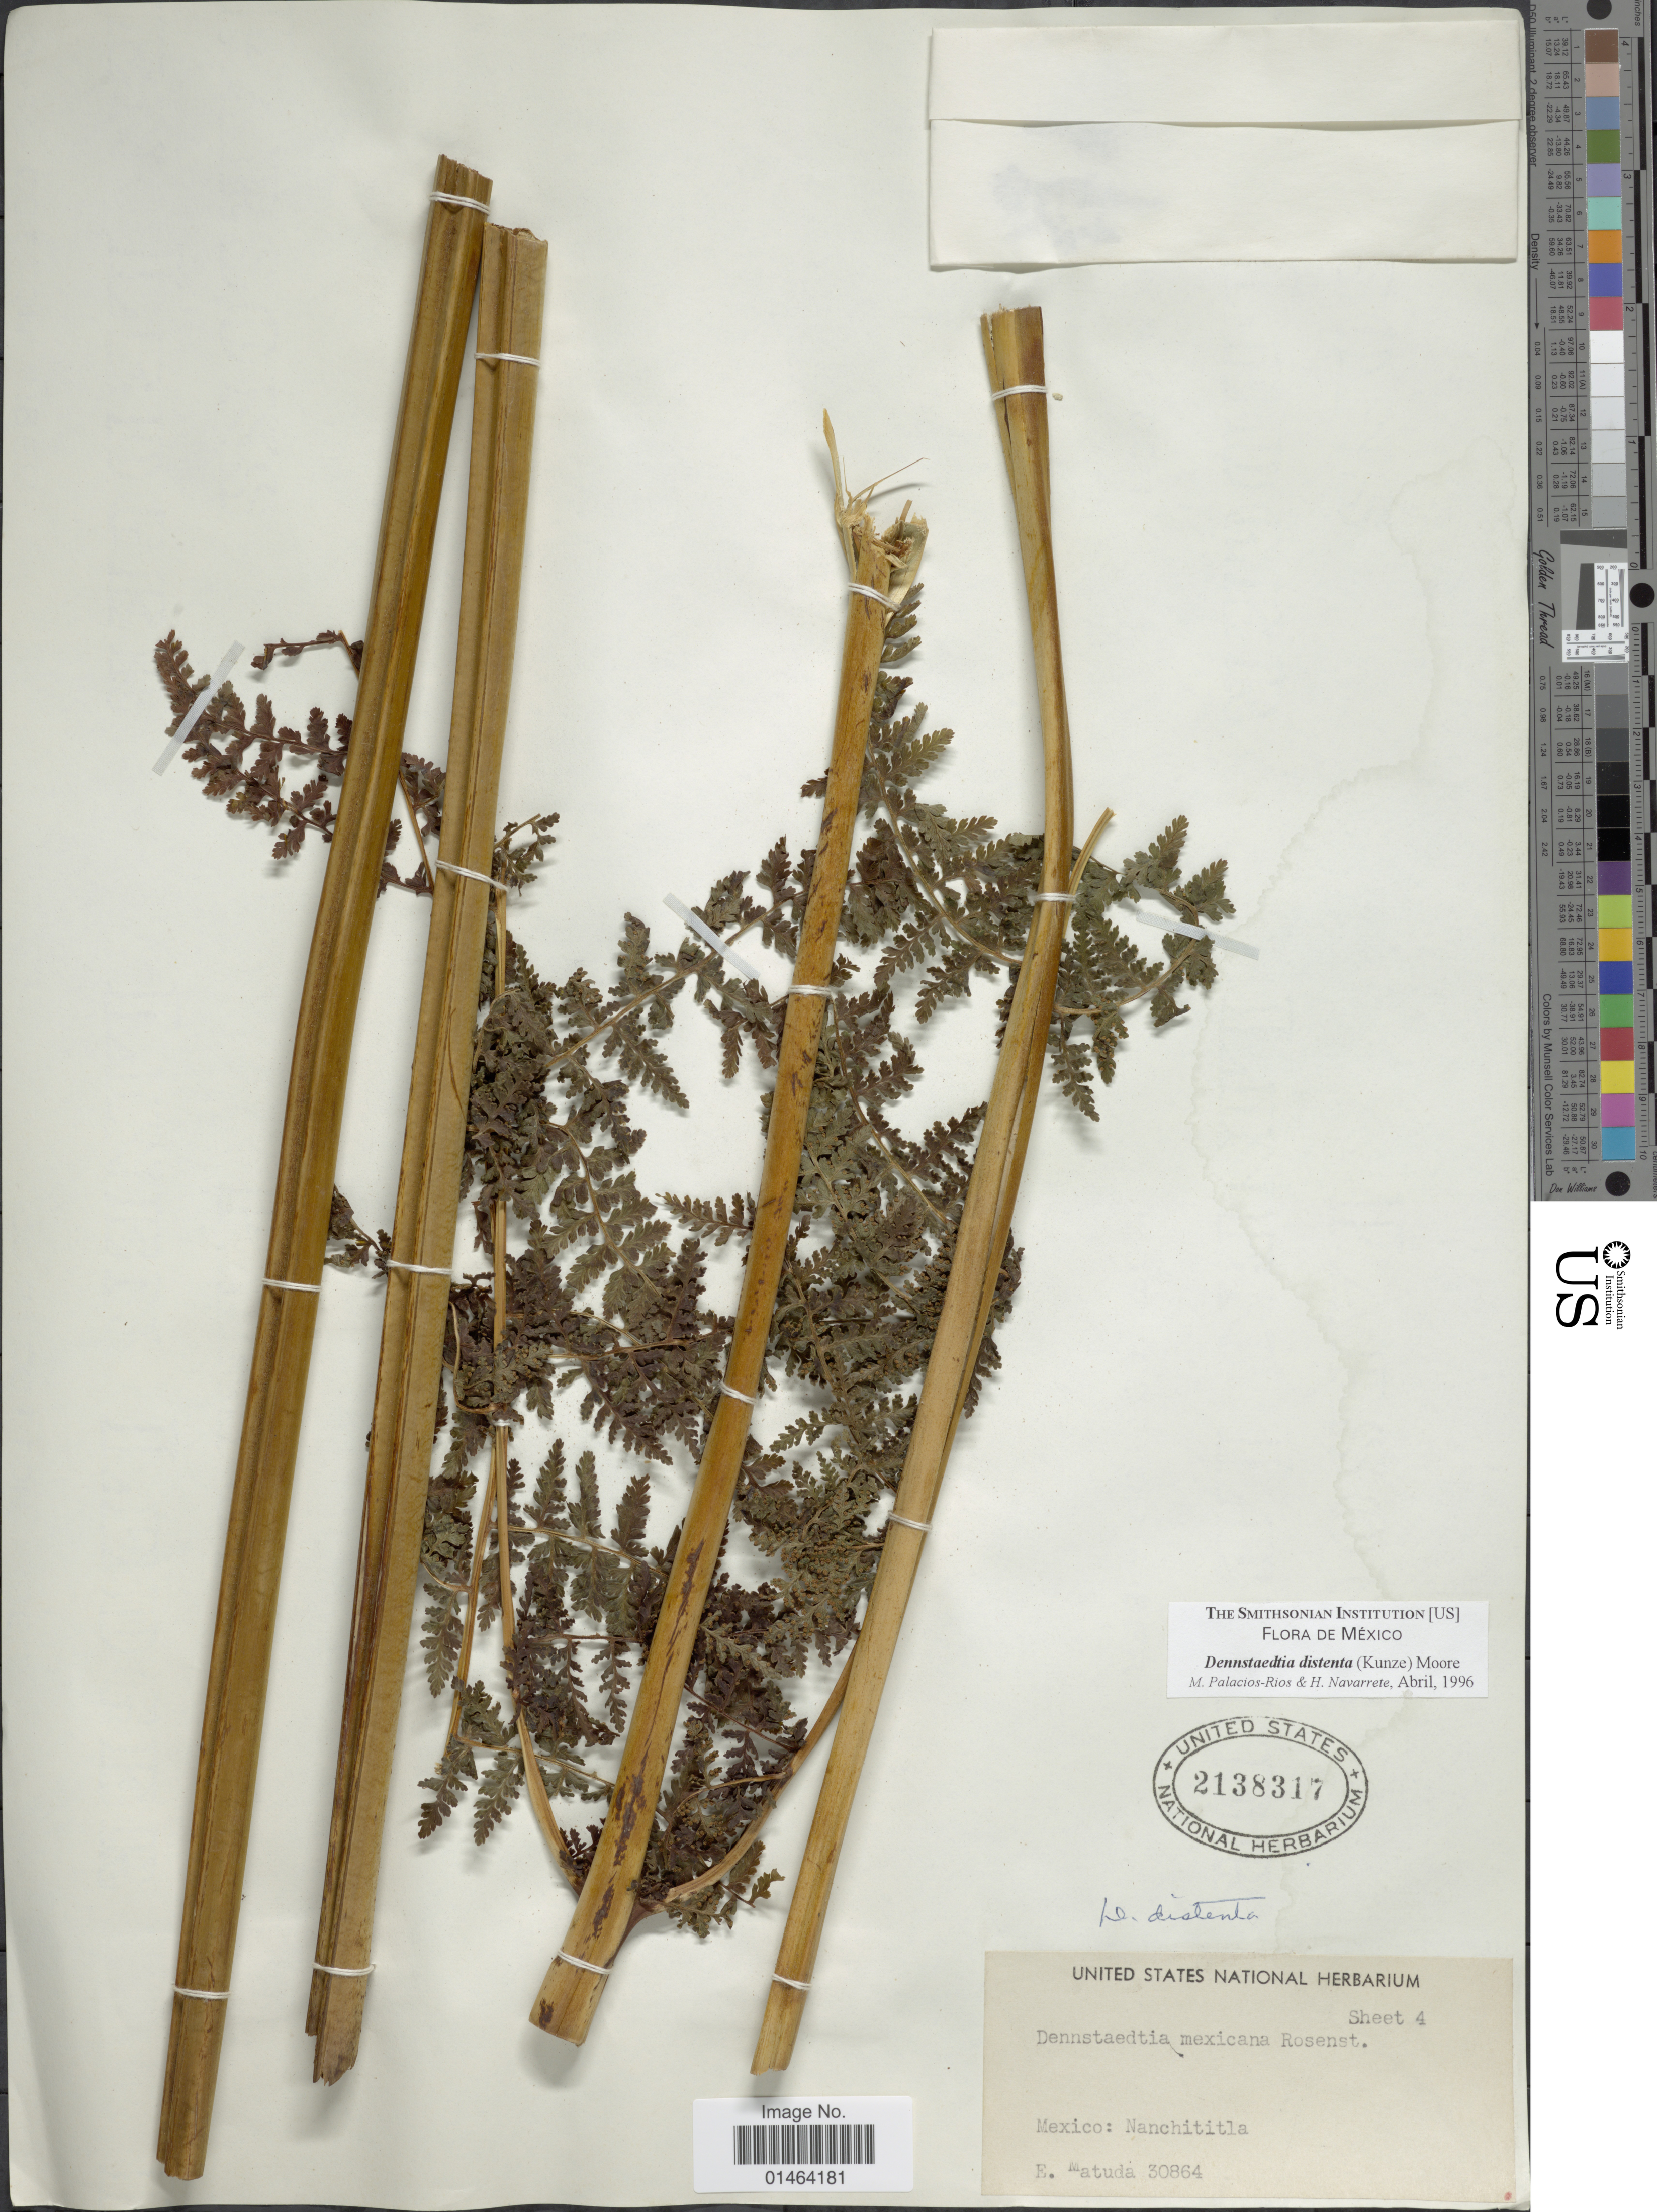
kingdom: Plantae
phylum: Tracheophyta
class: Polypodiopsida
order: Polypodiales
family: Dennstaedtiaceae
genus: Dennstaedtia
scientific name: Dennstaedtia distenta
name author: (Kunze) T. Moore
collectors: E. Matuda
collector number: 30864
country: Mexico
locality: Nanchititla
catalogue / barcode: US 2138317